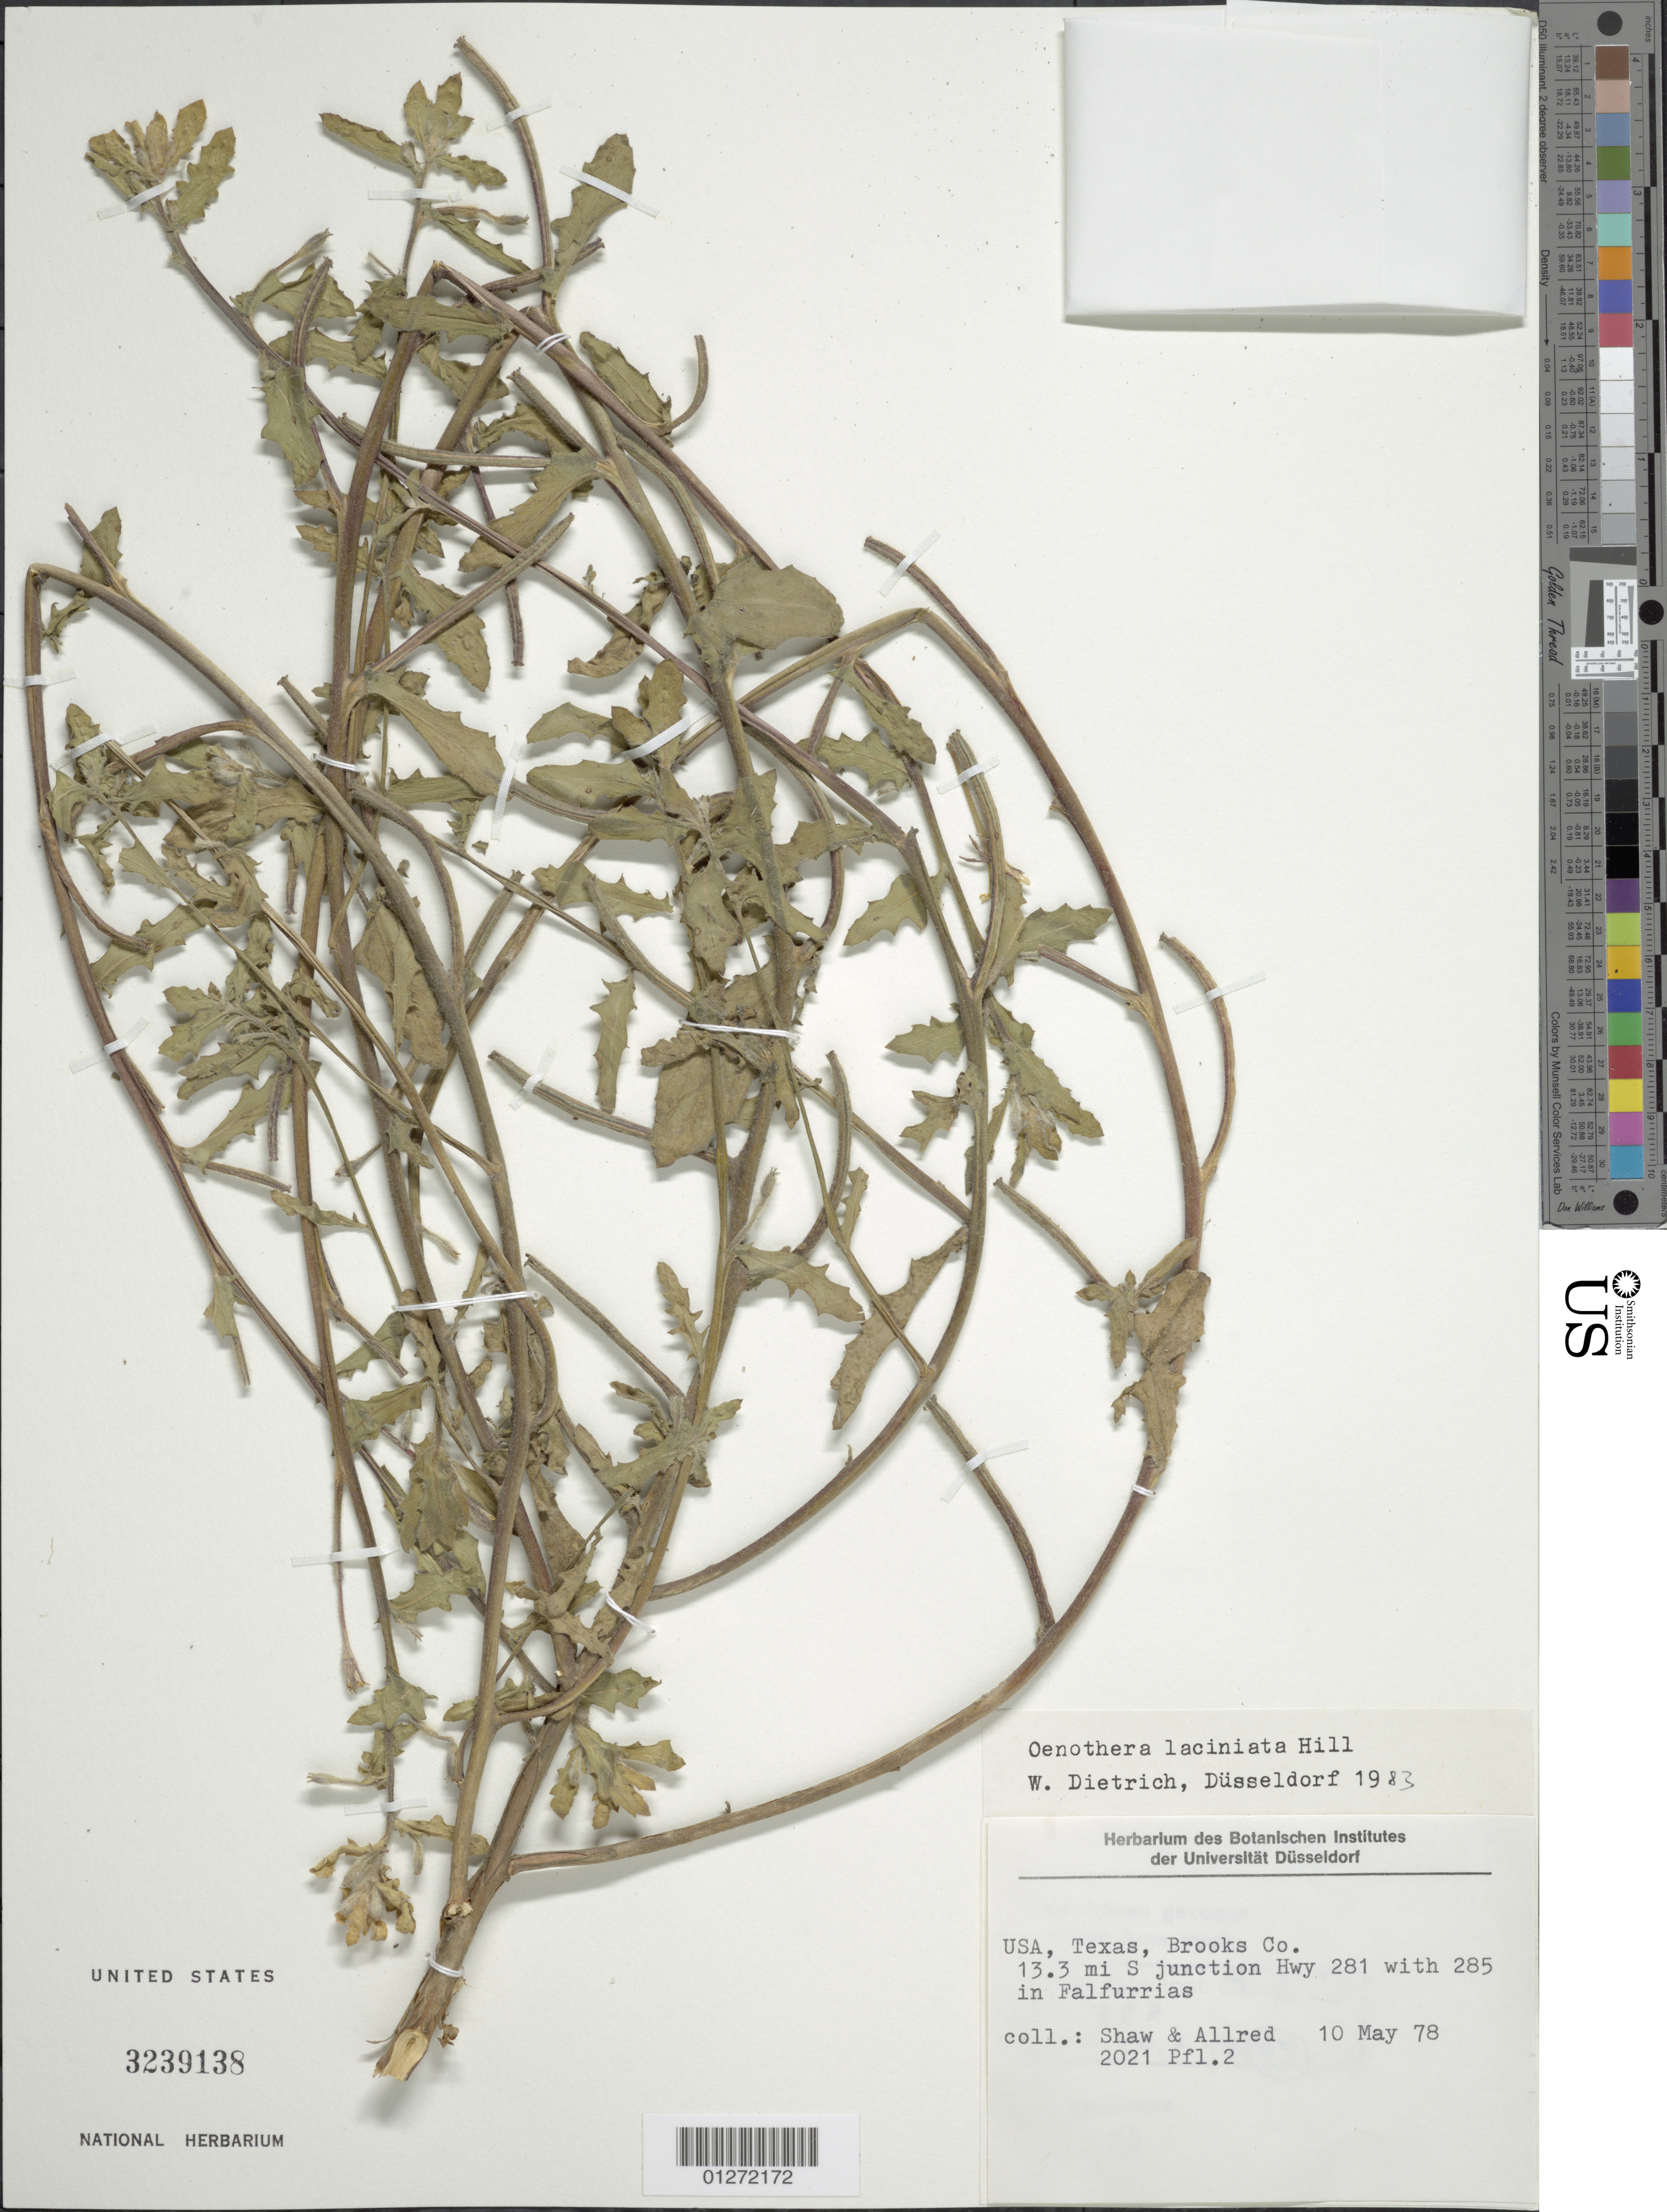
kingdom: Plantae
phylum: Tracheophyta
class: Magnoliopsida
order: Myrtales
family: Onagraceae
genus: Oenothera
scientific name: Oenothera laciniata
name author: Hill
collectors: -- Shaw & -. Allred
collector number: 2021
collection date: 1978-05-10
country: United States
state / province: Texas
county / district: Brooks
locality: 13.3 mi S junction Hwy 281 with 285 in Falfurrias.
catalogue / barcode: US 3239138